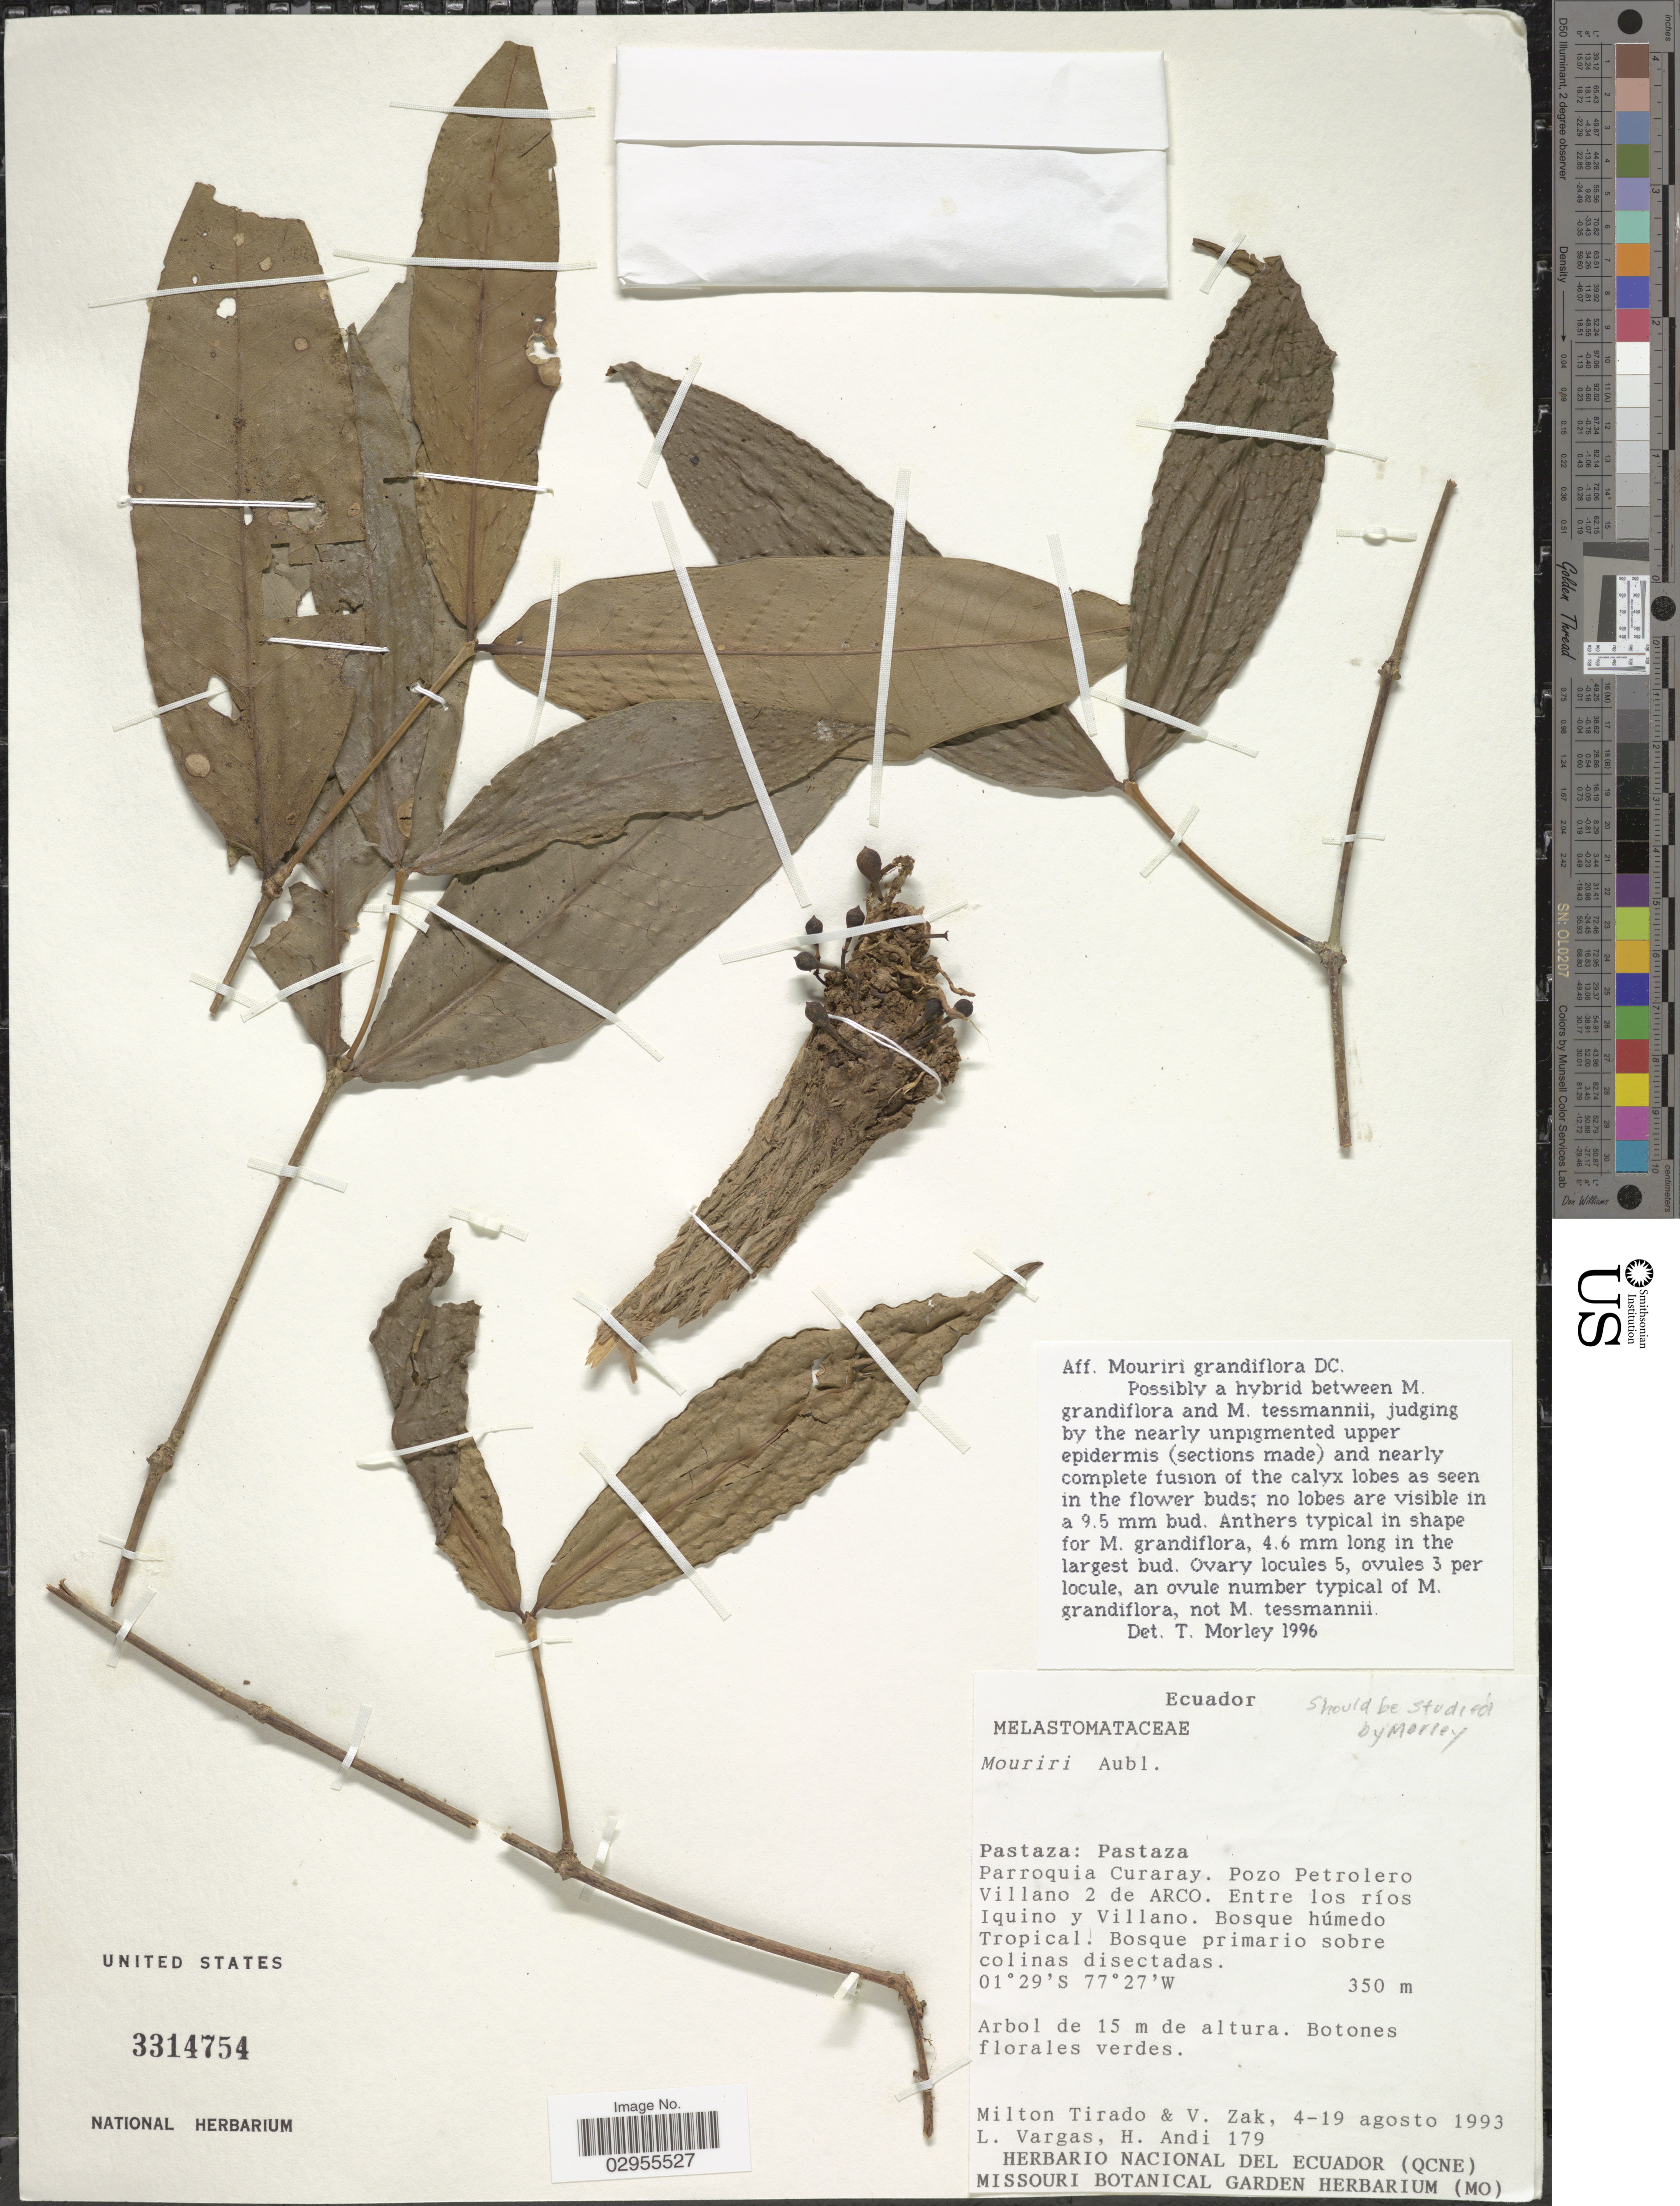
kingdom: Plantae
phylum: Tracheophyta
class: Magnoliopsida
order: Myrtales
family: Melastomataceae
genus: Mouriri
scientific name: Mouriri grandiflora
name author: DC.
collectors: M. Tirado, V. Zak, L. Vargas & H. Andi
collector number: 179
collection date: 1993-08-04/1993-08-19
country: Ecuador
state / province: Pastaza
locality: Pastaza: Pastaza. Parroquia Curaray. Pozo Petrolero Villano 2 de ARCO. Entre los ríos Iquino y Villano.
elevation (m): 350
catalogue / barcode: US 3314754